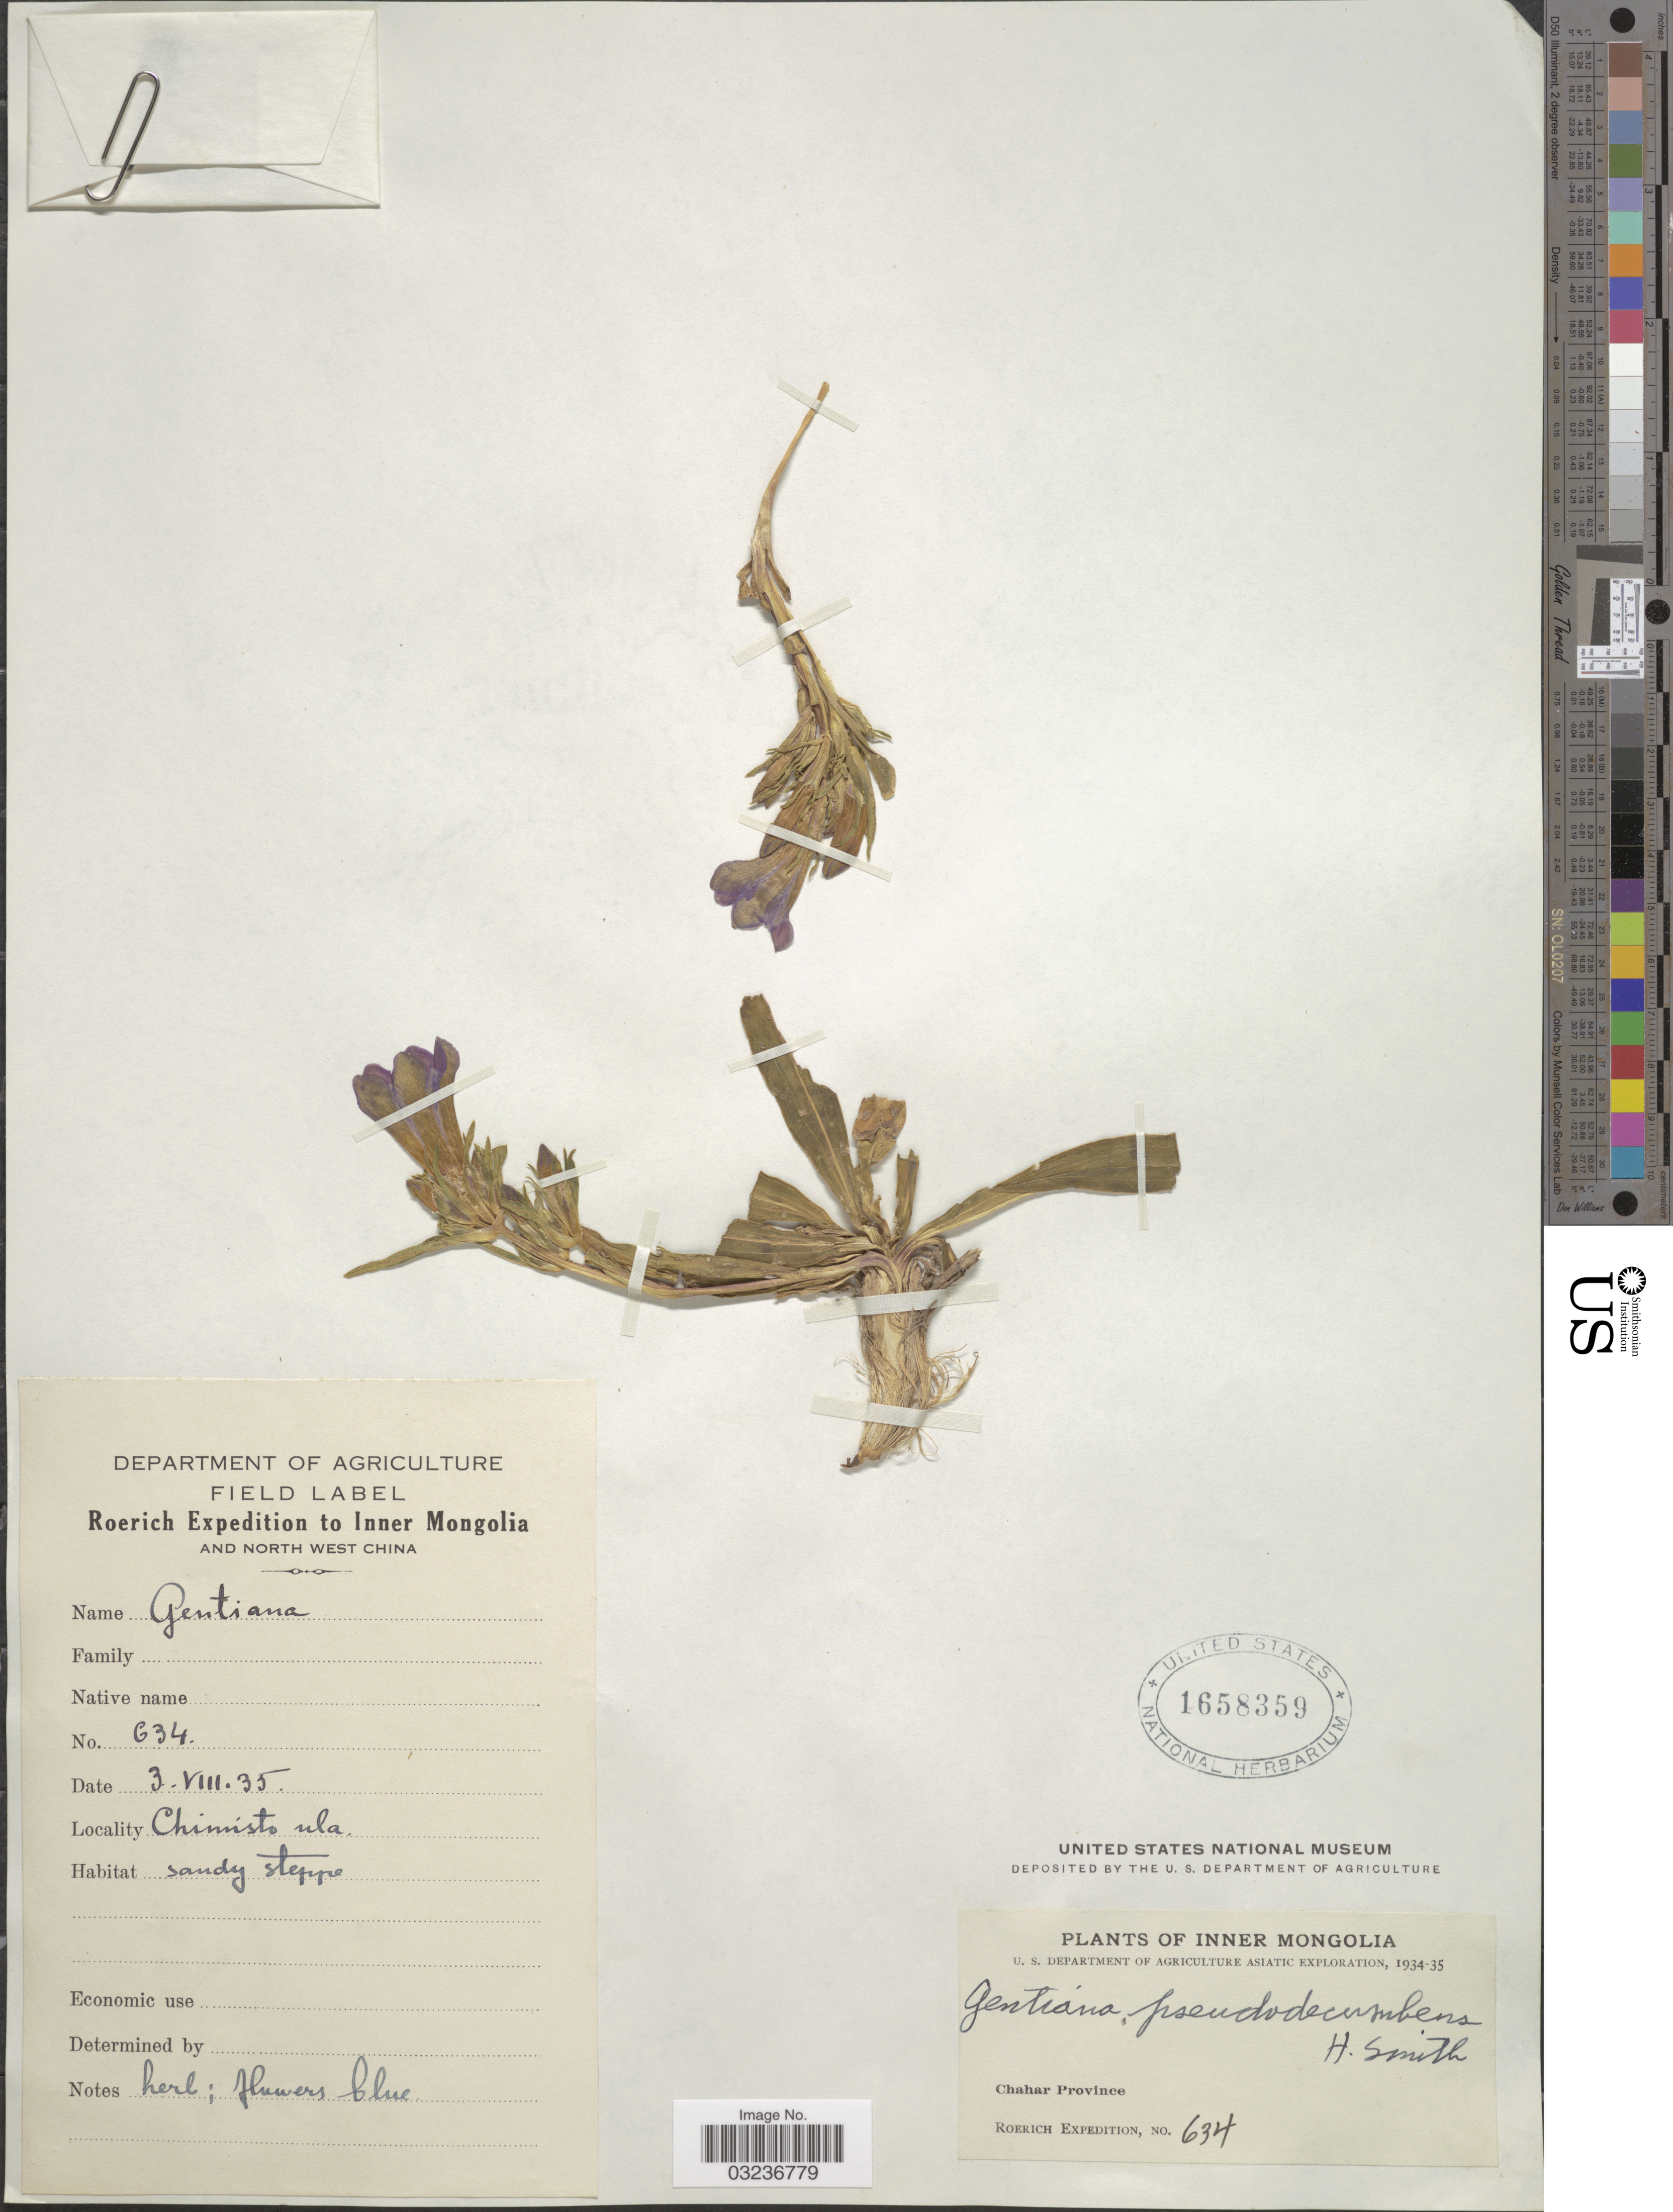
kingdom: Plantae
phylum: Tracheophyta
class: Magnoliopsida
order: Gentianales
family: Gentianaceae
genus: Gentiana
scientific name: Gentiana pseudodecumbens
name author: Harry Sm.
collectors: Roerich Expedition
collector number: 634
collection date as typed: Transcribed d/m/y: 3/8/35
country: China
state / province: Nei Monggol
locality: Inner Mongolia, Chahar Province, Chimisto ula.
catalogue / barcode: US 1658359